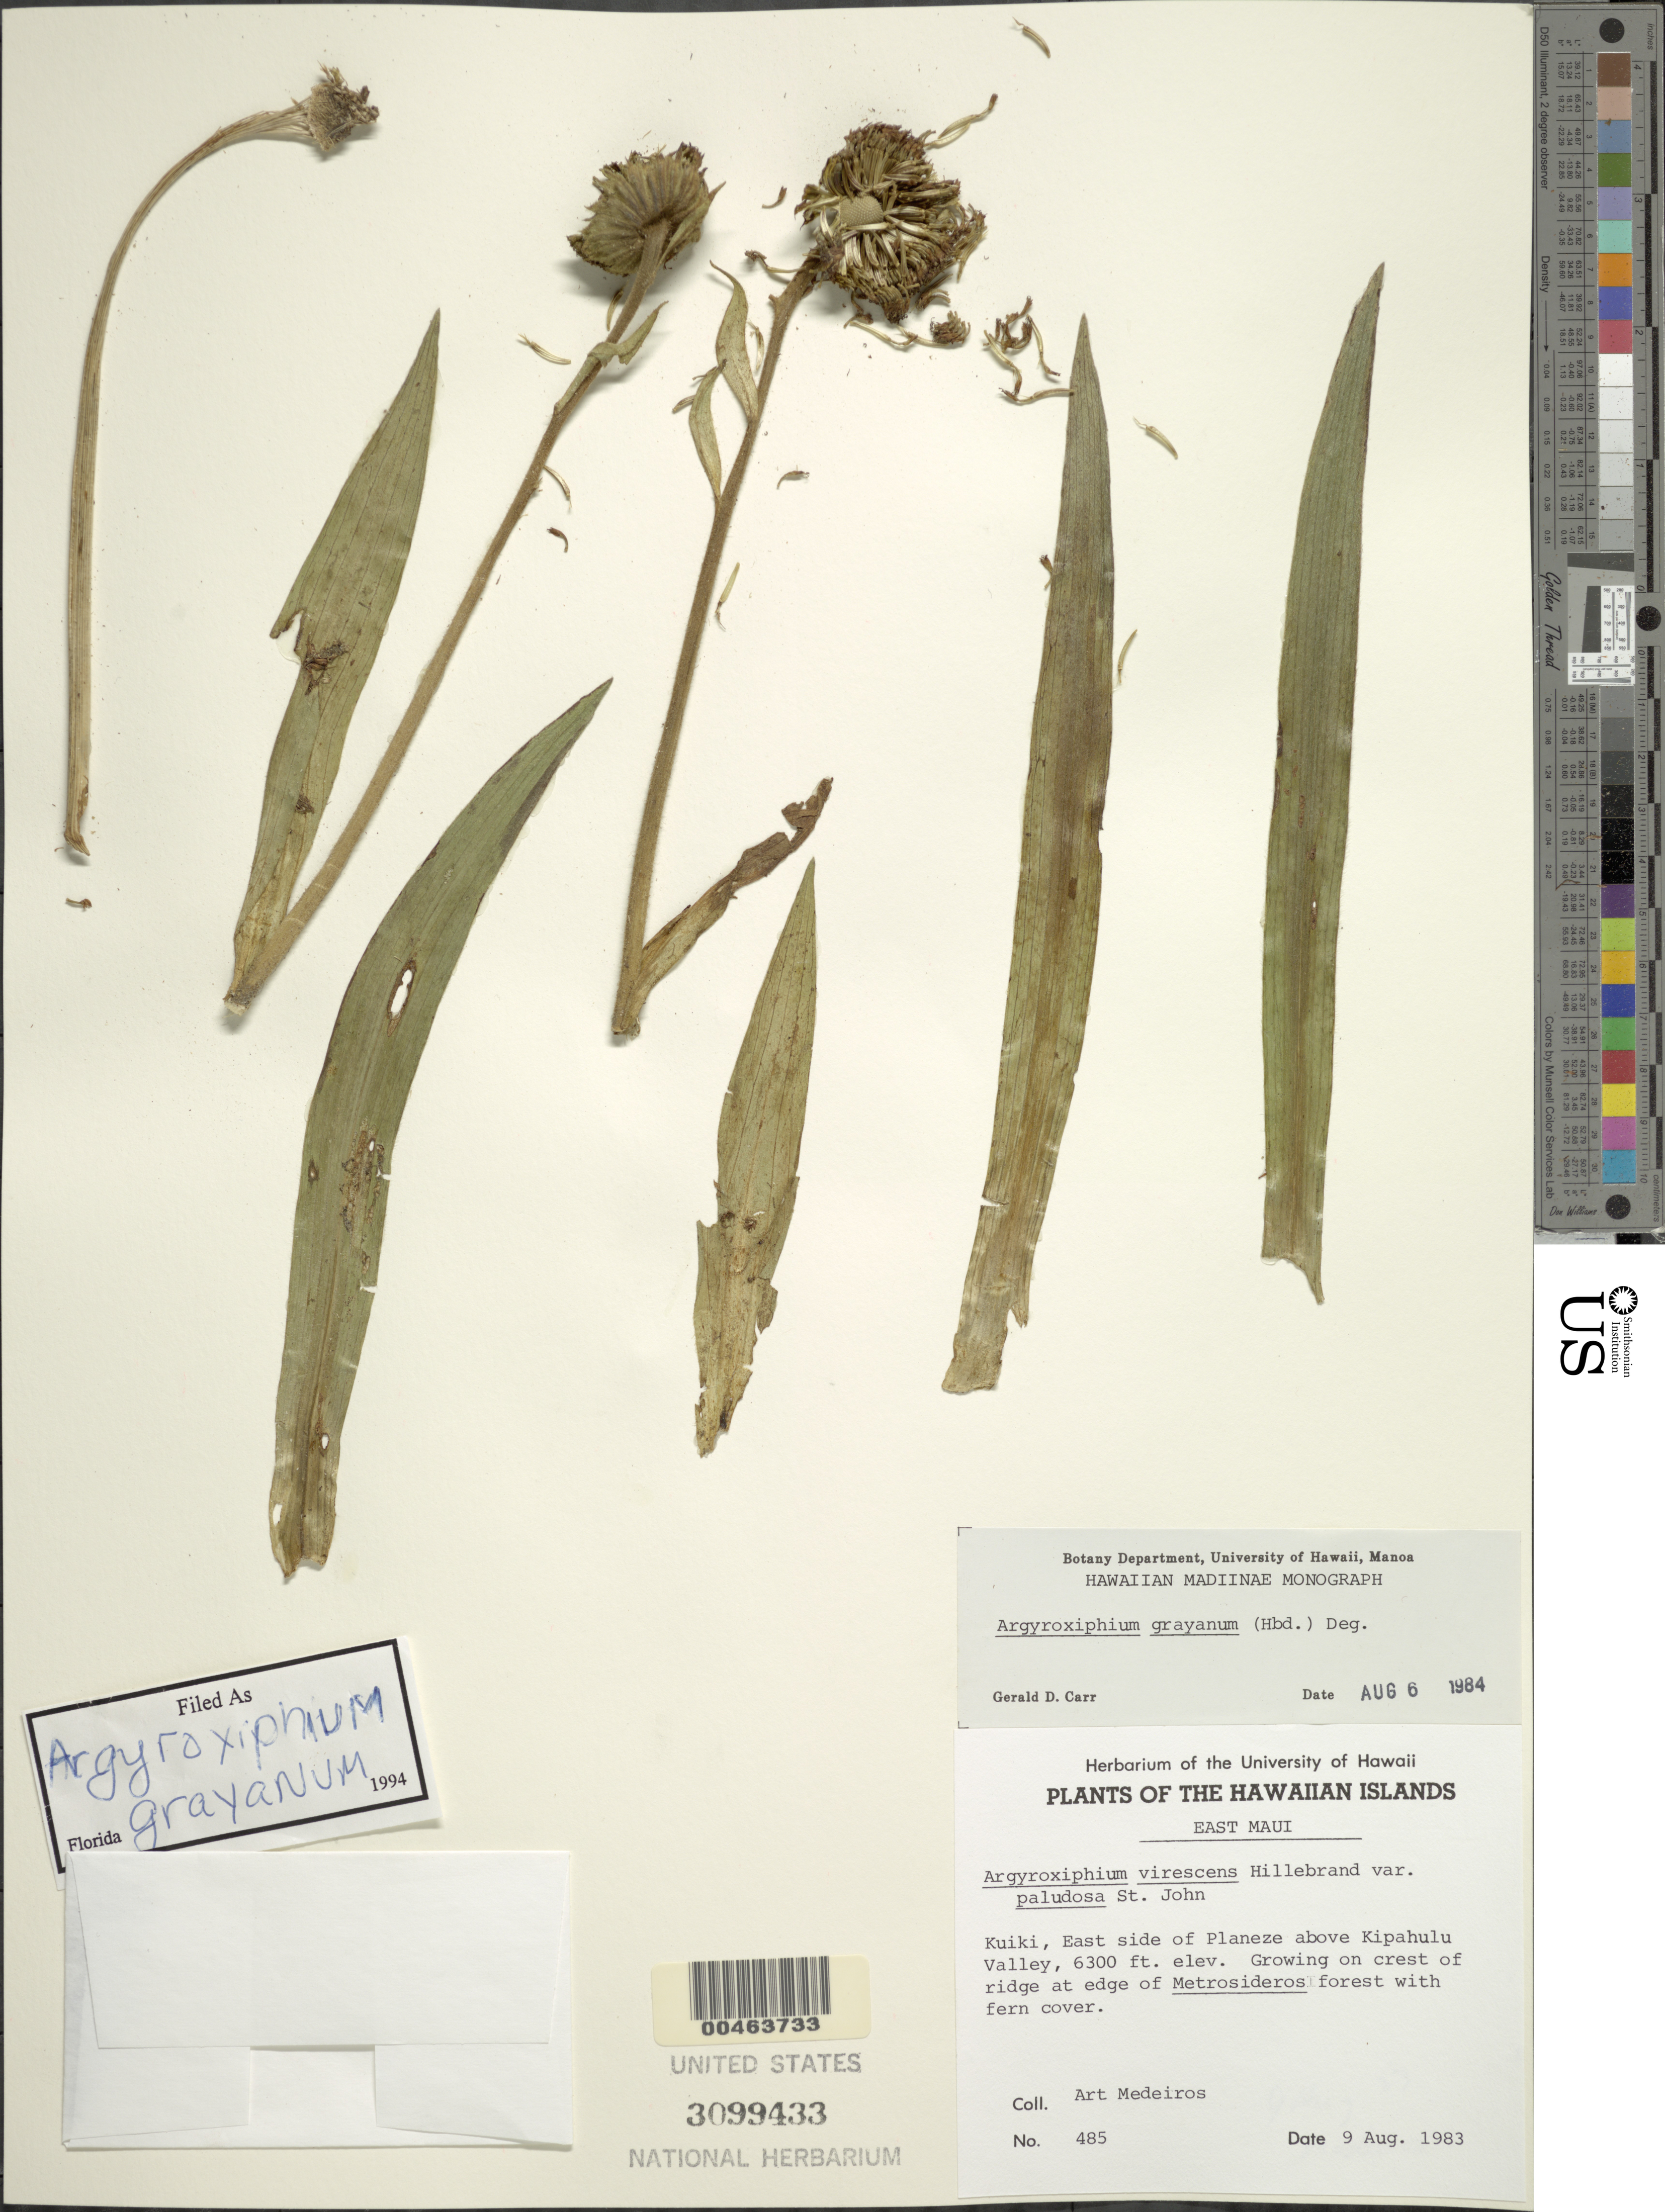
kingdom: Plantae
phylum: Tracheophyta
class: Magnoliopsida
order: Asterales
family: Asteraceae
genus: Argyroxiphium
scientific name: Argyroxiphium grayanum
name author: (Hillebr.) O. Deg.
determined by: Carr, G. D.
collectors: A. Medeiros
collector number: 485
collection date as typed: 9 Aug 1983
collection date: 1983-08-09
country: United States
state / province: Hawaii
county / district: Maui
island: Maui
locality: East Maui, Kuiki, East side of Planeze above Kipahulu Valley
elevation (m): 1920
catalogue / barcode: US 3099433